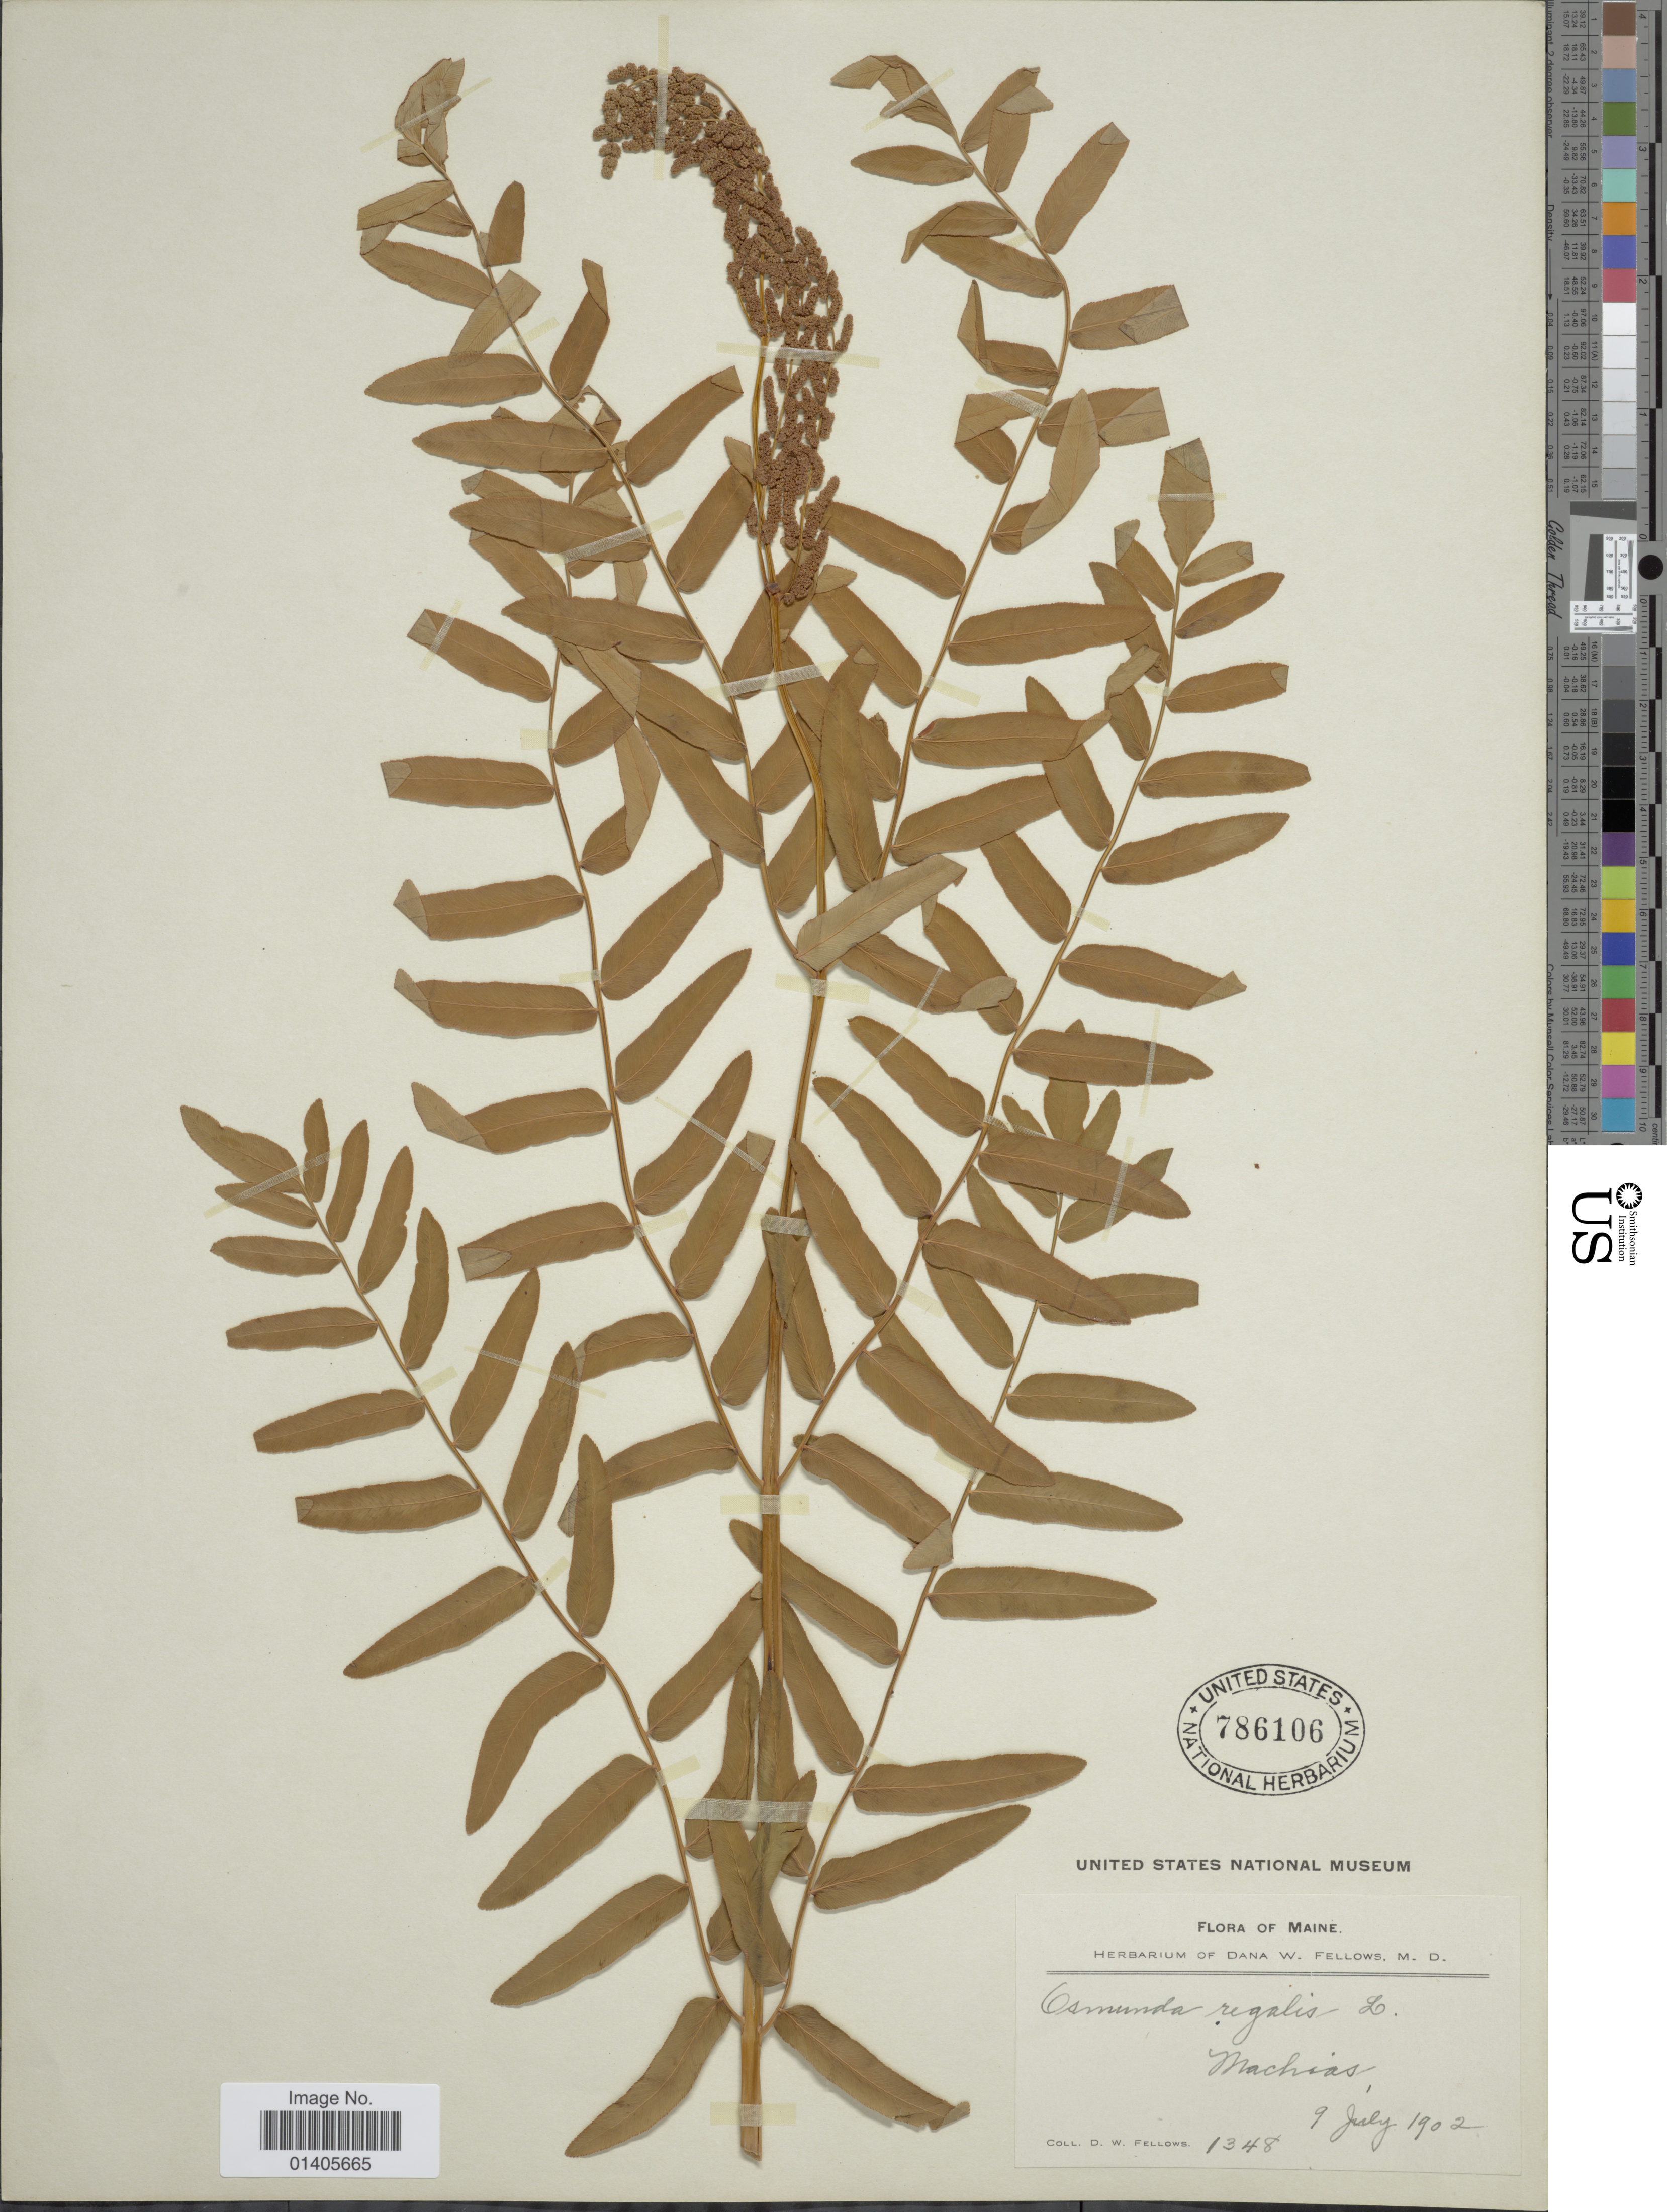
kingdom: Plantae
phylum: Tracheophyta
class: Polypodiopsida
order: Osmundales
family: Osmundaceae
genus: Osmunda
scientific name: Osmunda regalis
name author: L.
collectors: D. W. Fellows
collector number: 1348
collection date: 1902-07-09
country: United States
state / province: Maine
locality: Machias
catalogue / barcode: US 786106